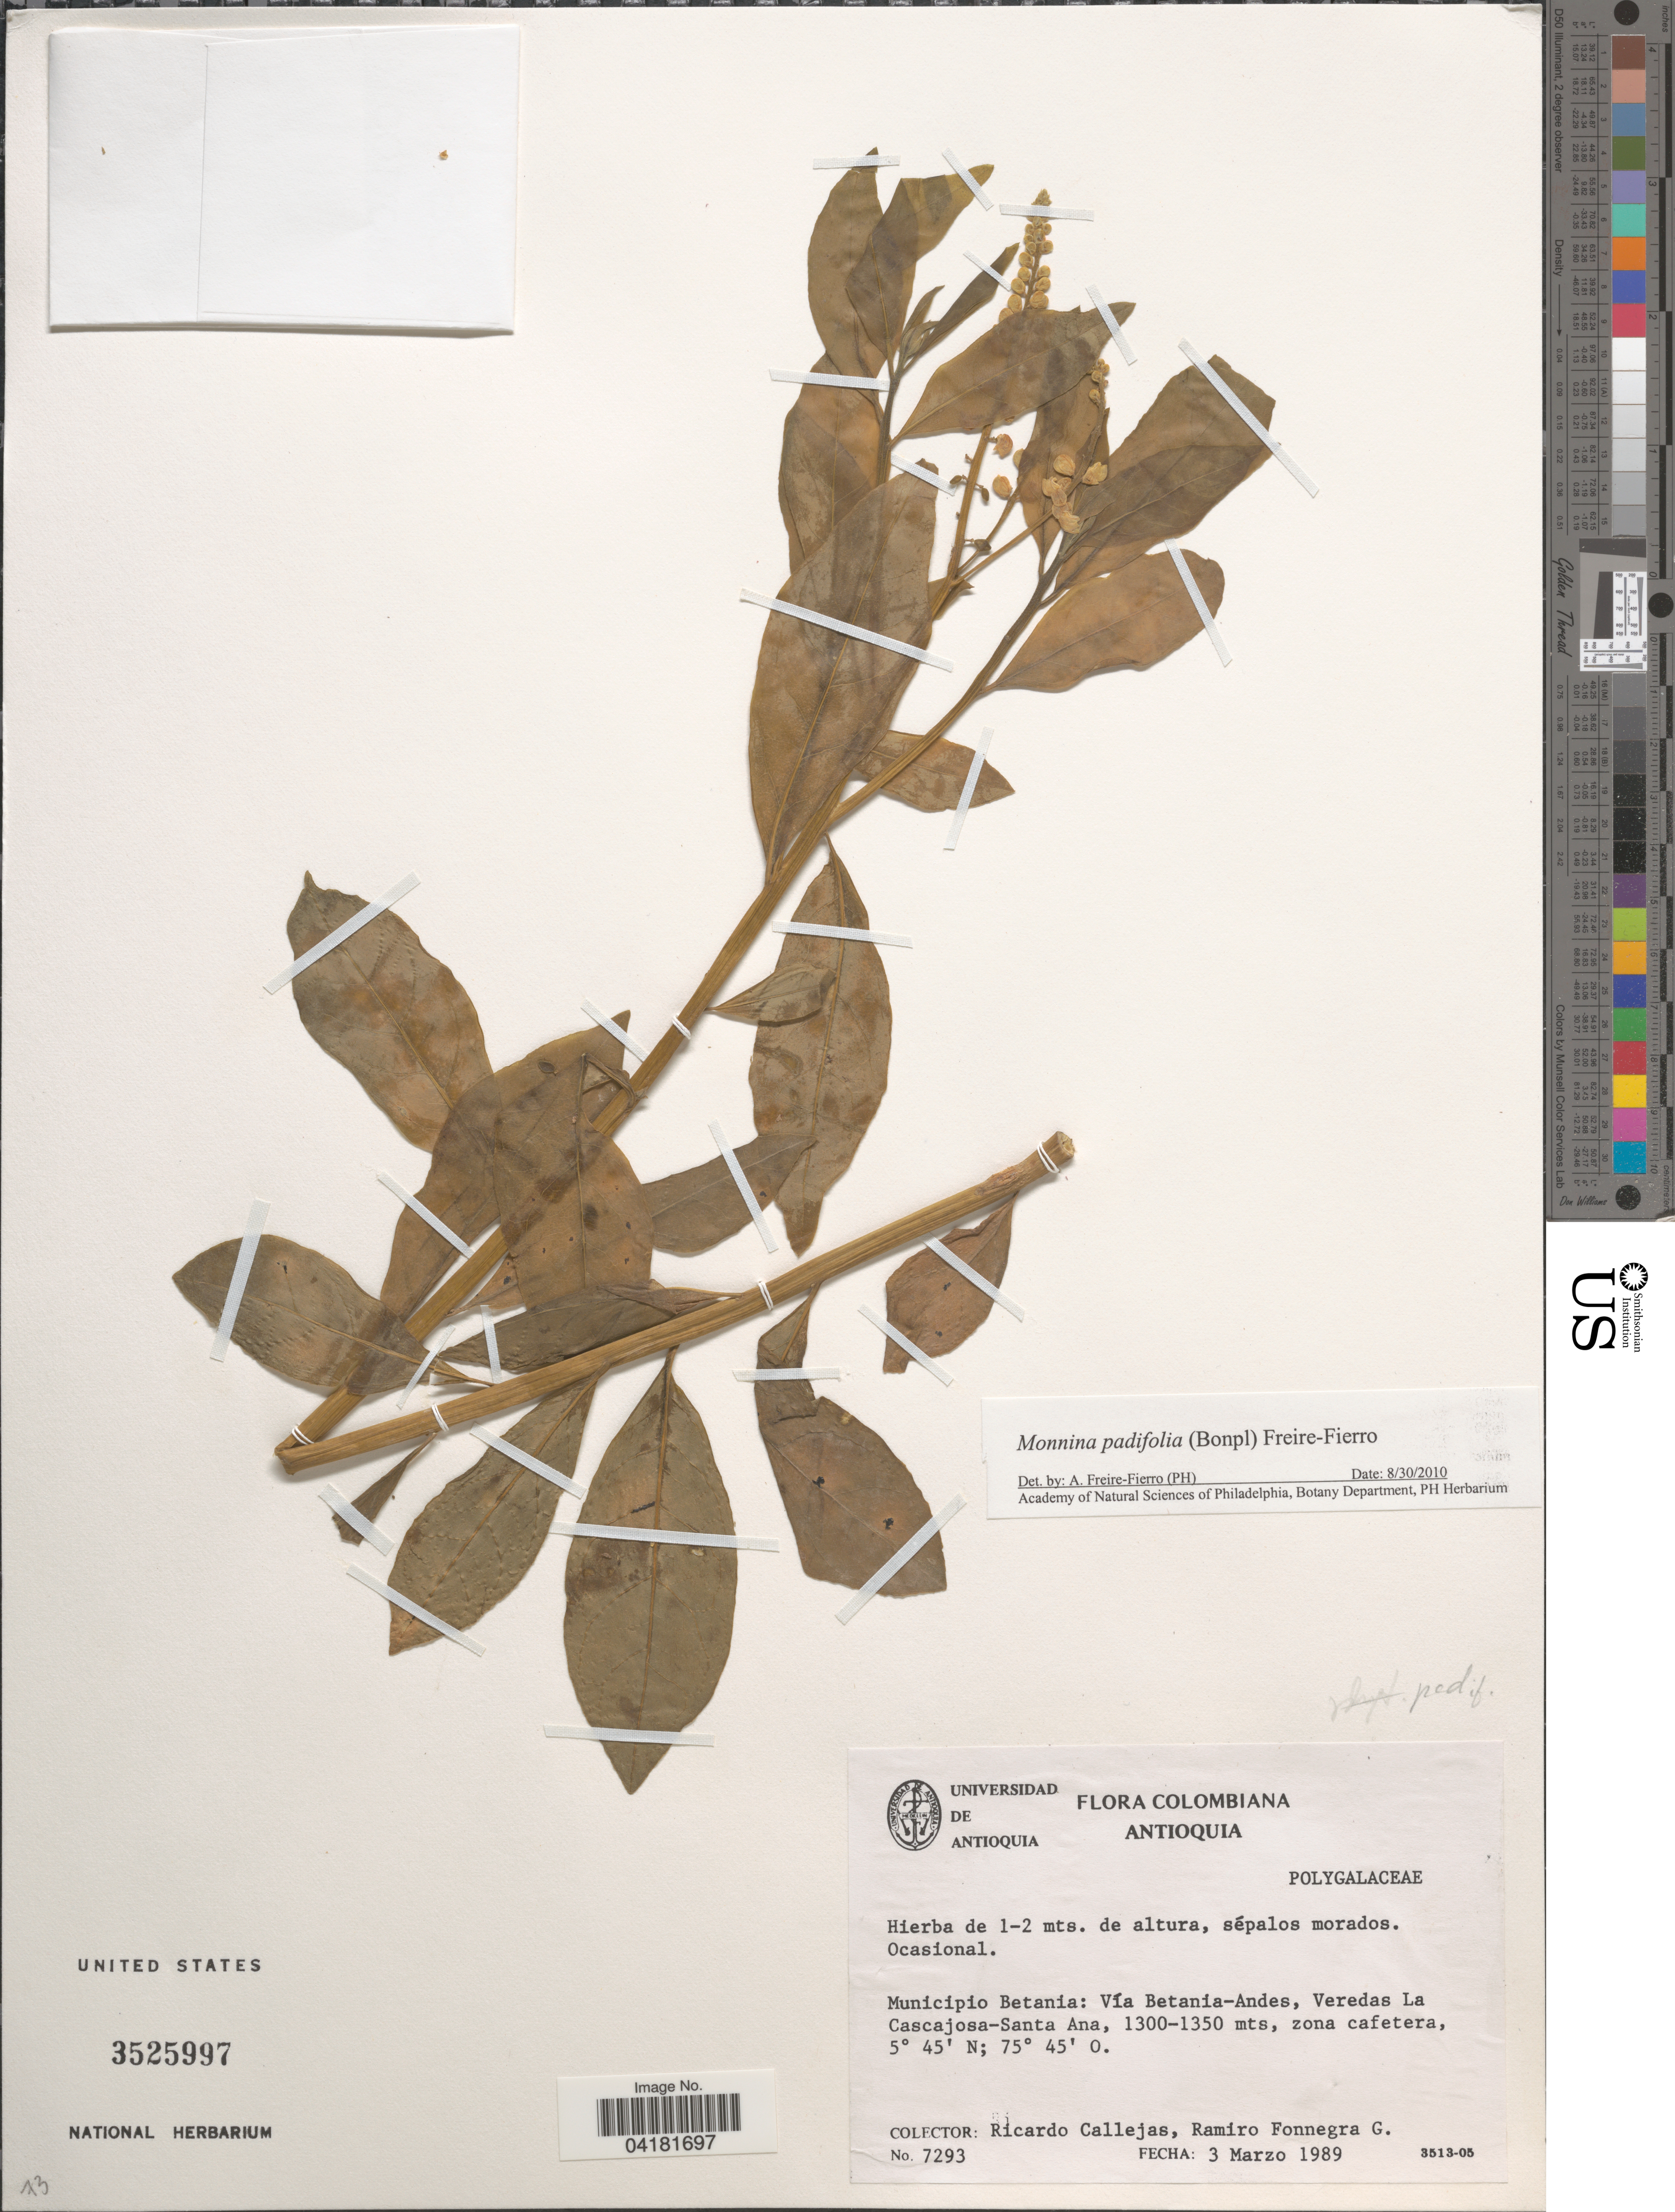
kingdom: Plantae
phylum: Tracheophyta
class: Magnoliopsida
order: Fabales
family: Polygalaceae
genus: Monnina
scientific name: Monnina padifolia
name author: (Bonpl.) Freire-Fierro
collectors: R. Callejas & R. Fonnegra G.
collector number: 7293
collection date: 1989-03-03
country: Colombia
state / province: Antioquia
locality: Municipio Betania: Vía Betania-Andes, Veredas La Cascajosa-Santa Ana.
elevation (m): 1300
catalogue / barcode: US 3525997